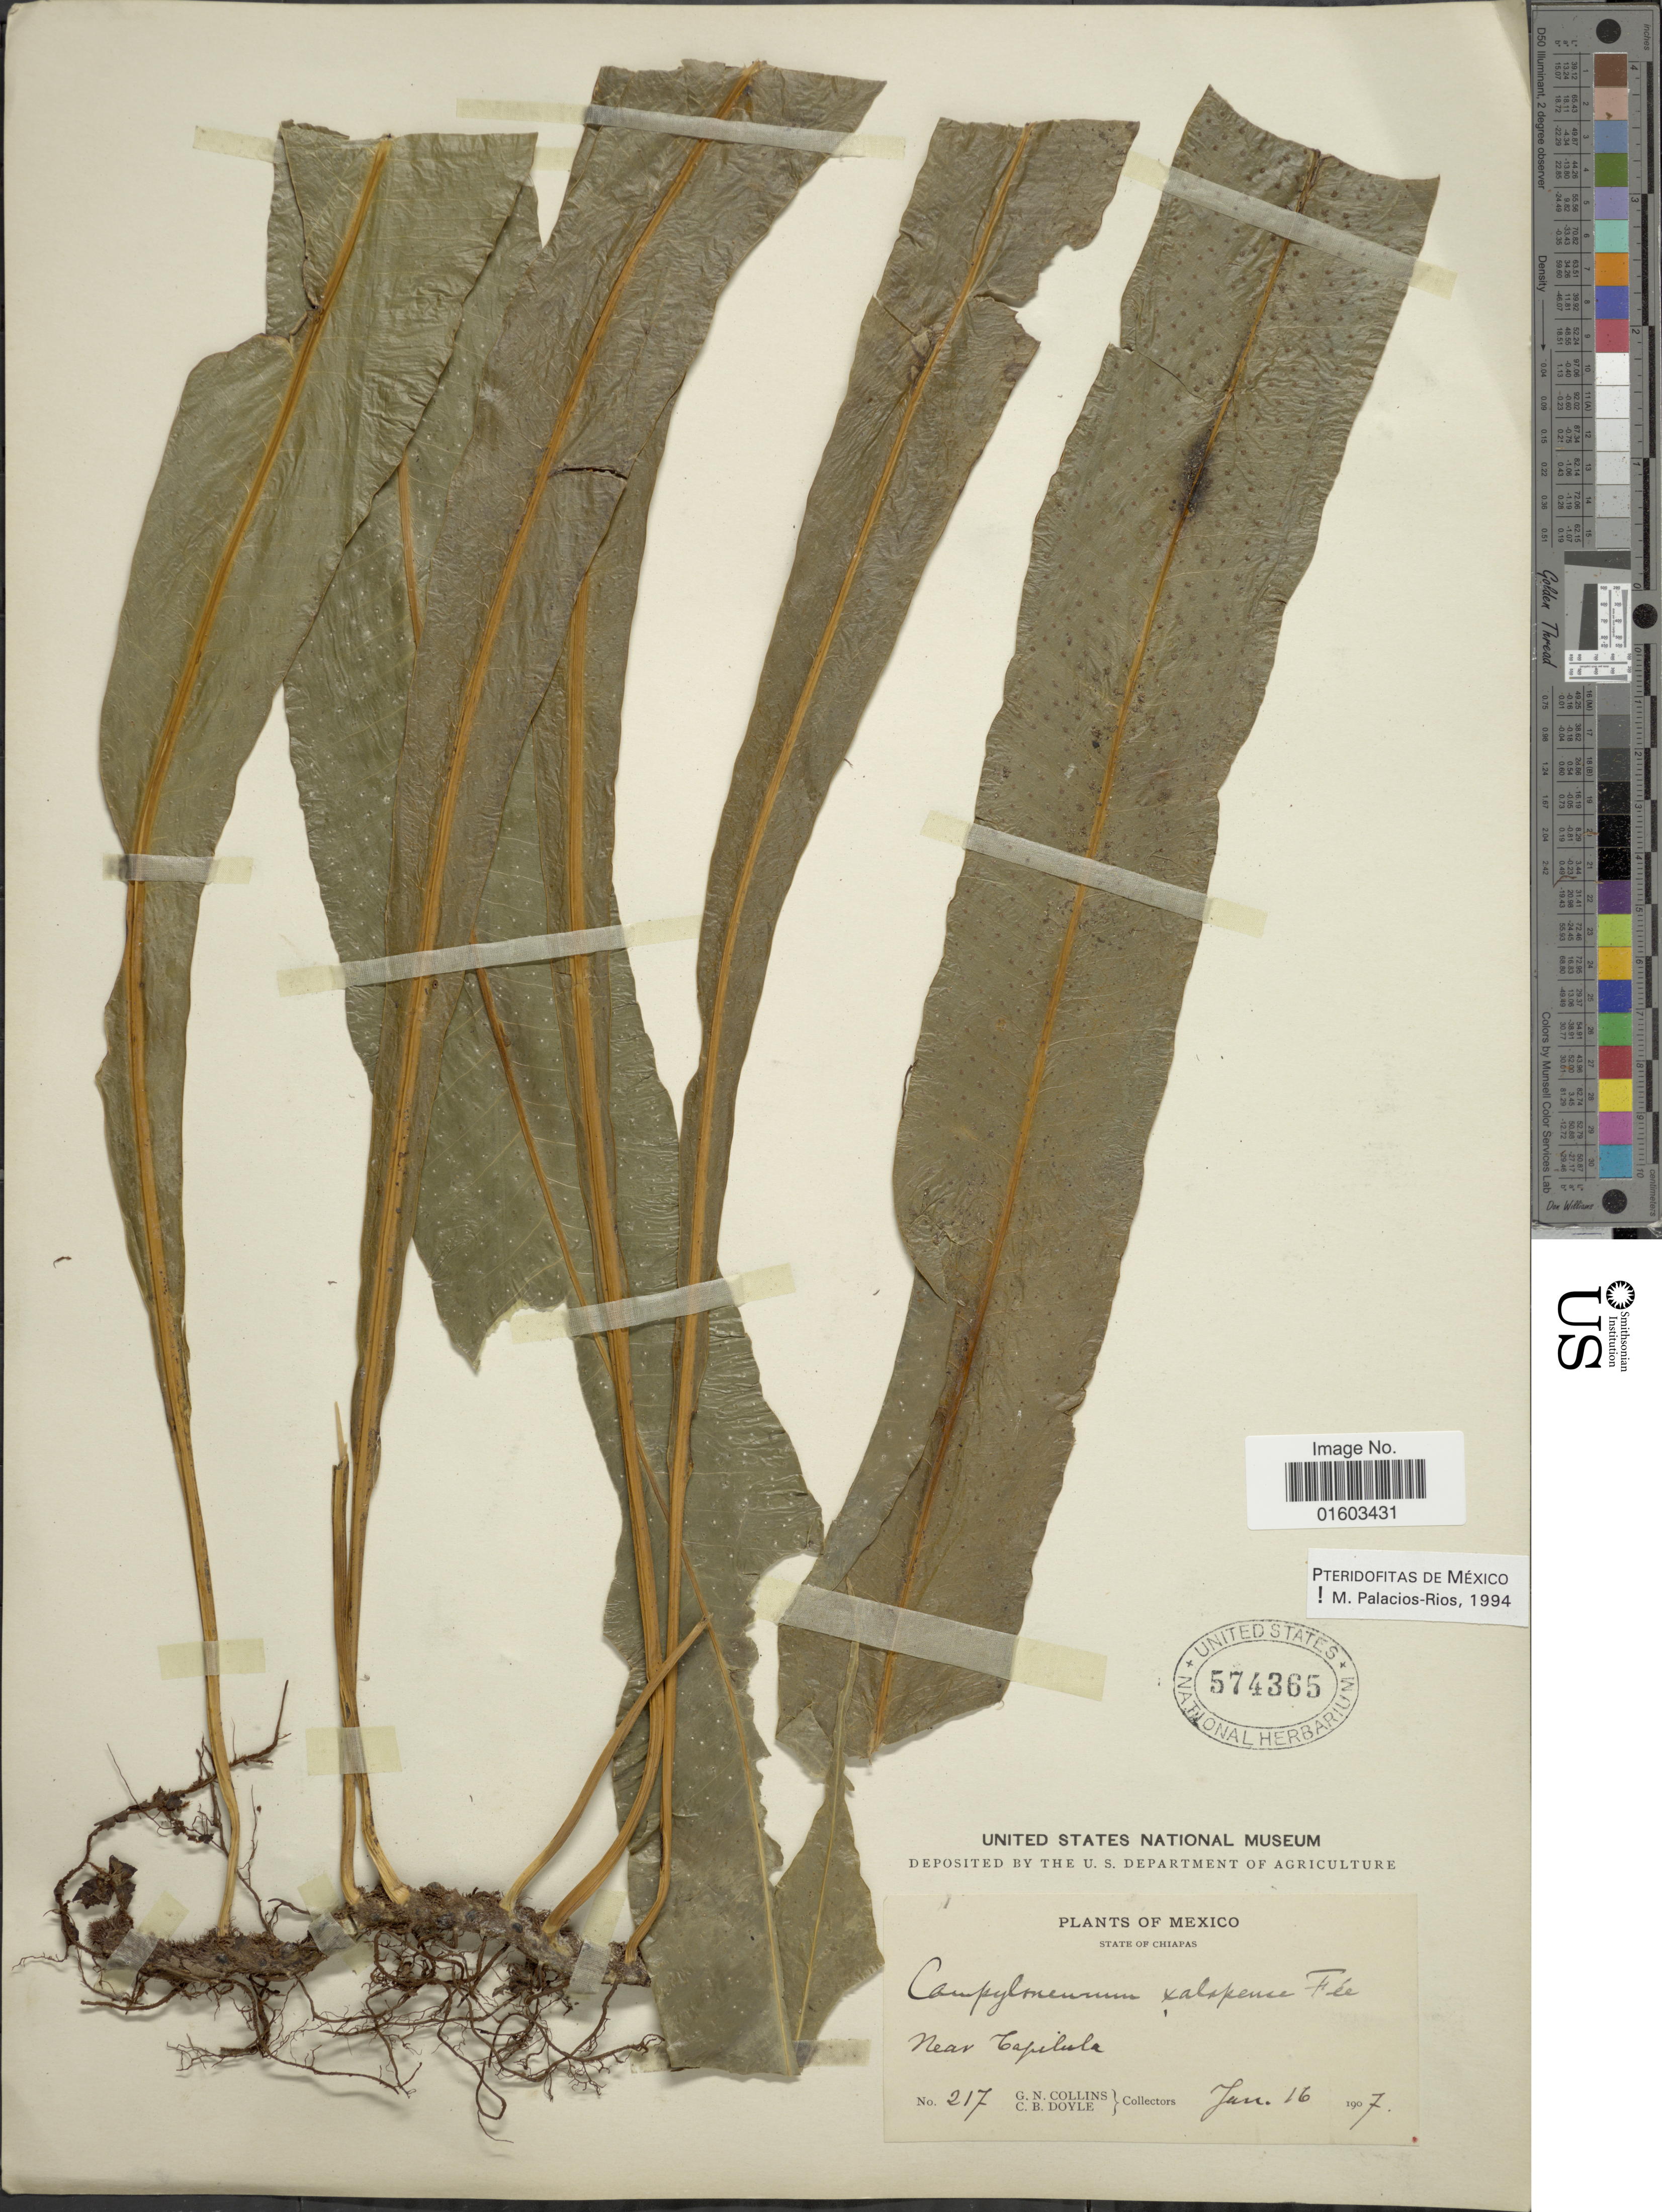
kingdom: Plantae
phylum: Tracheophyta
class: Polypodiopsida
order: Polypodiales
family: Polypodiaceae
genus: Campyloneurum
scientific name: Campyloneurum xalapense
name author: Fée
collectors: G. Collins & C. Doyle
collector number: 217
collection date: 1907-01-16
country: Mexico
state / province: Chiapas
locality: State of Chiapas, Near Capilula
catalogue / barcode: US 574365